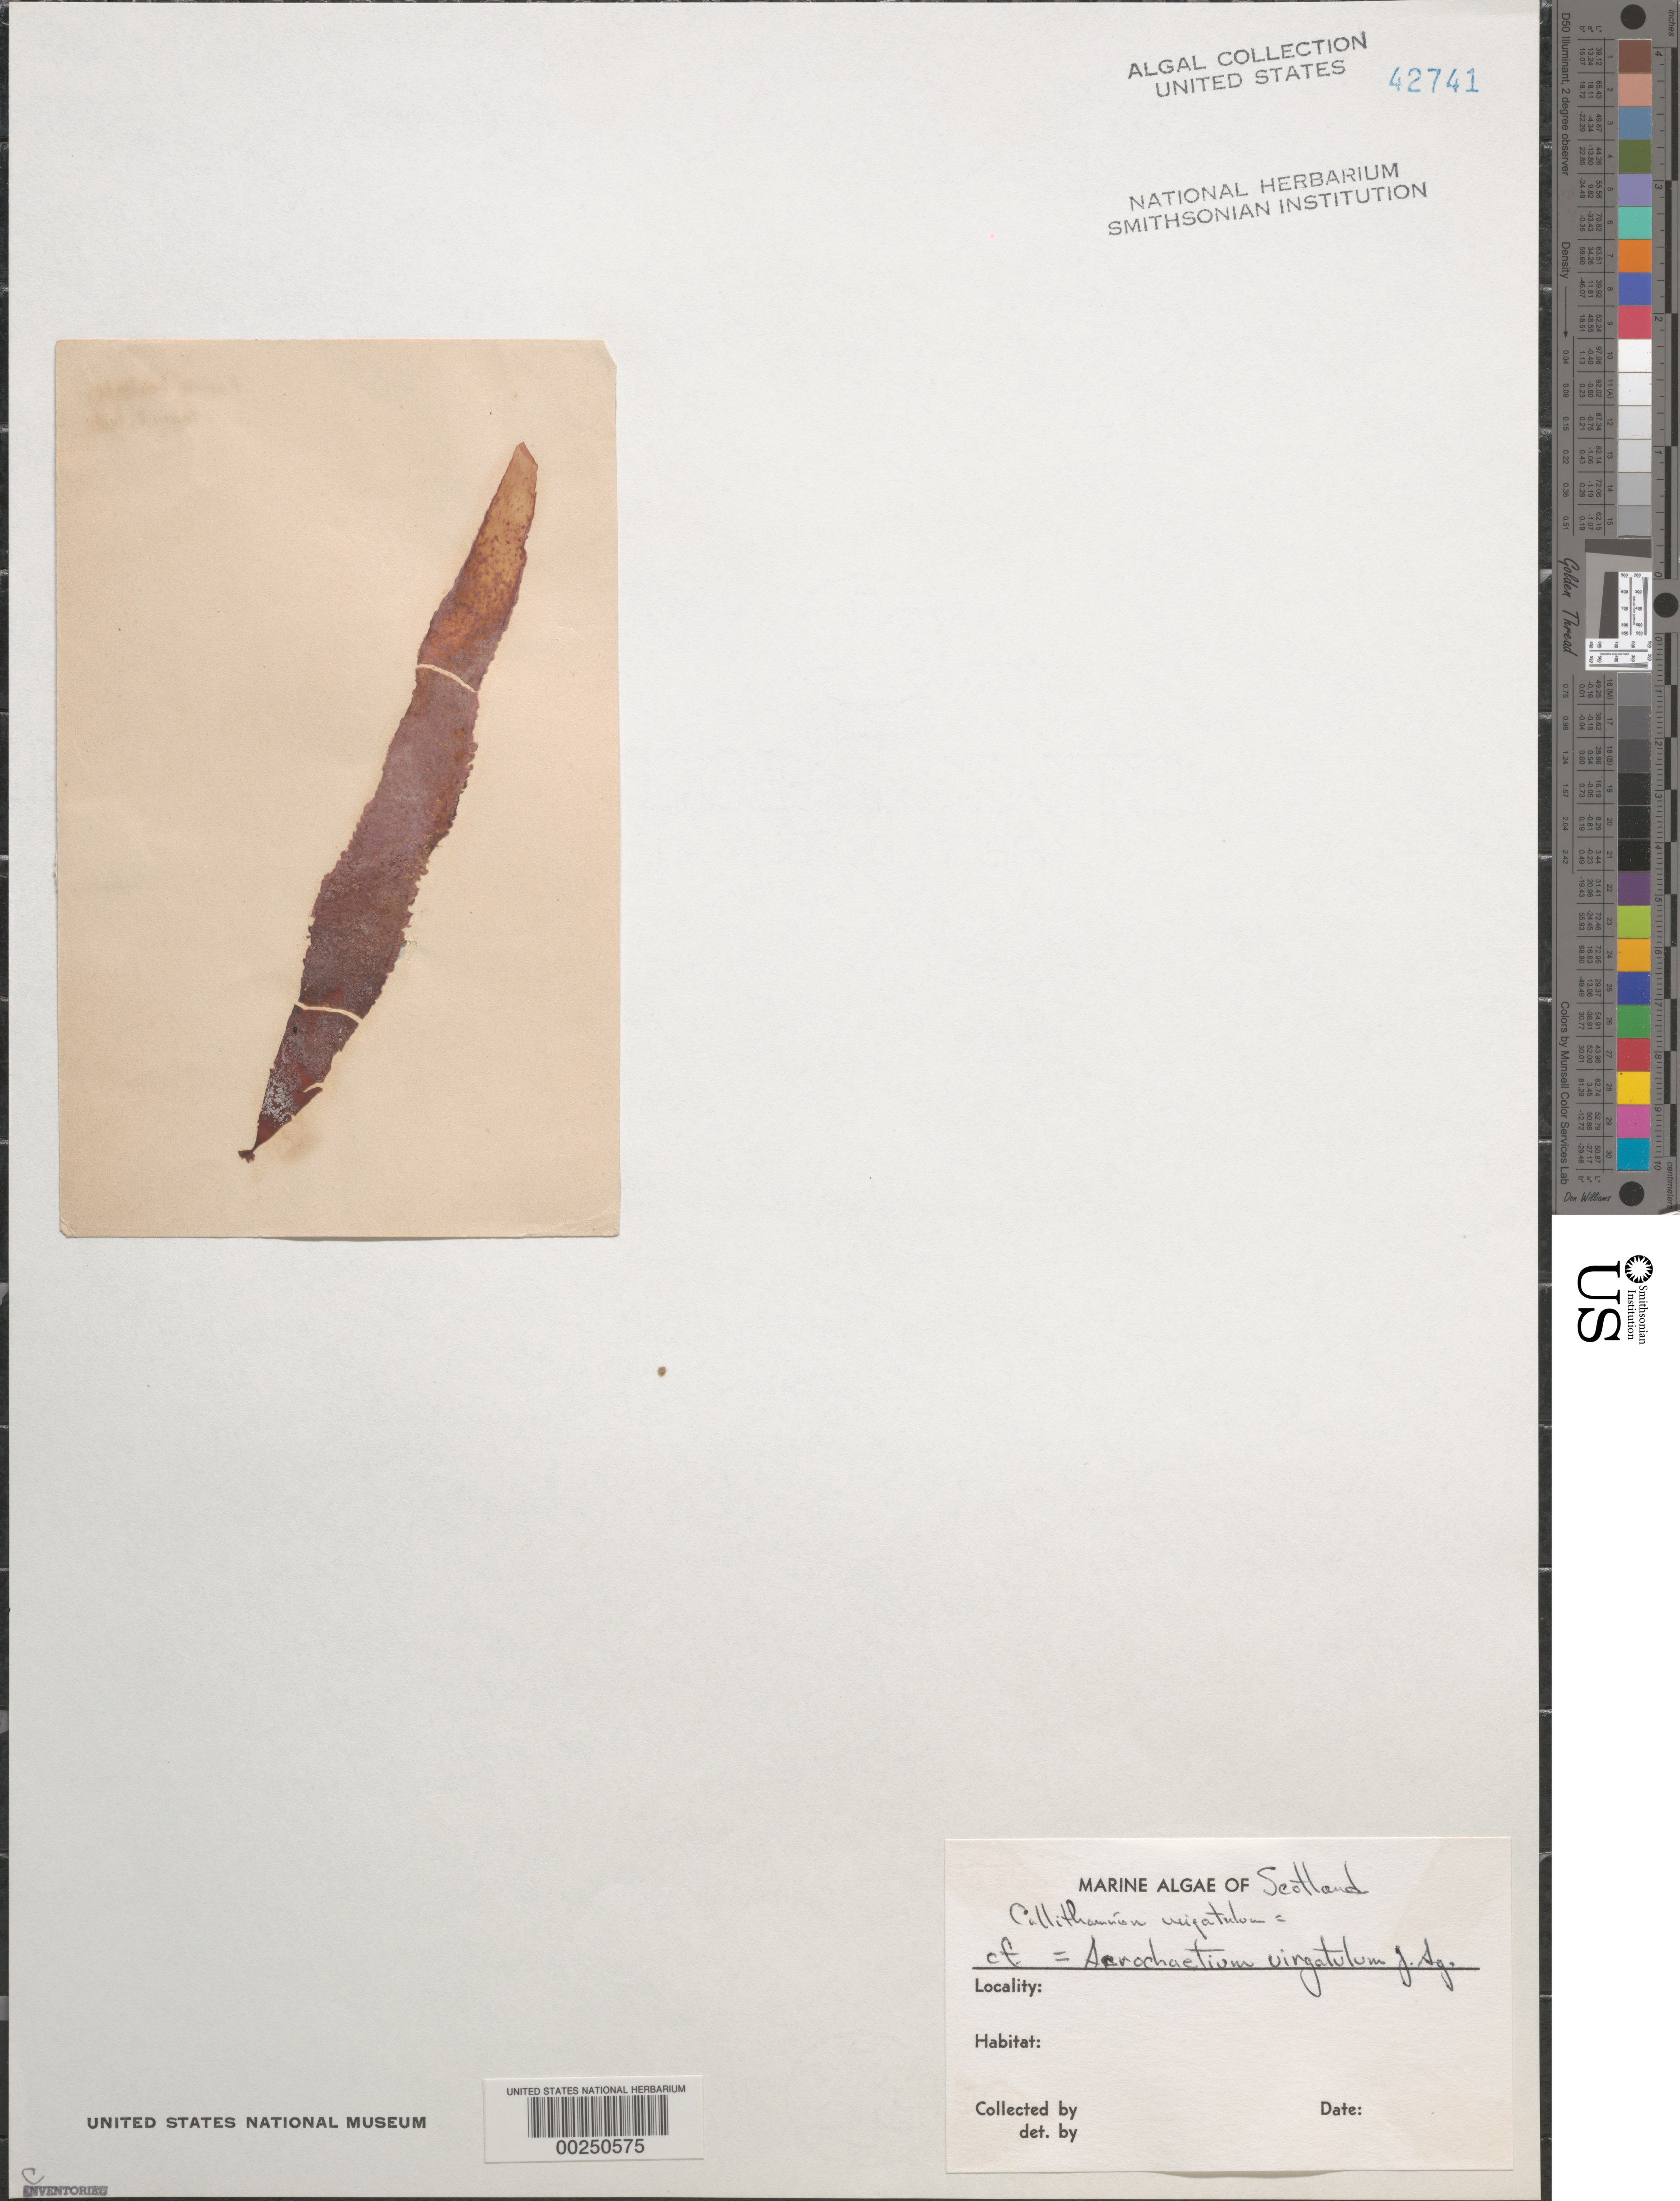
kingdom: Plantae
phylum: Rhodophyta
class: Florideophyceae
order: Acrochaetiales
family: Acrochaetiaceae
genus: Acrochaetium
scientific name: Acrochaetium secundatum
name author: (Lyngb.) Näg. in Näg. & C. Cramer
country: United Kingdom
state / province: Scotland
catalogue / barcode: US 42741